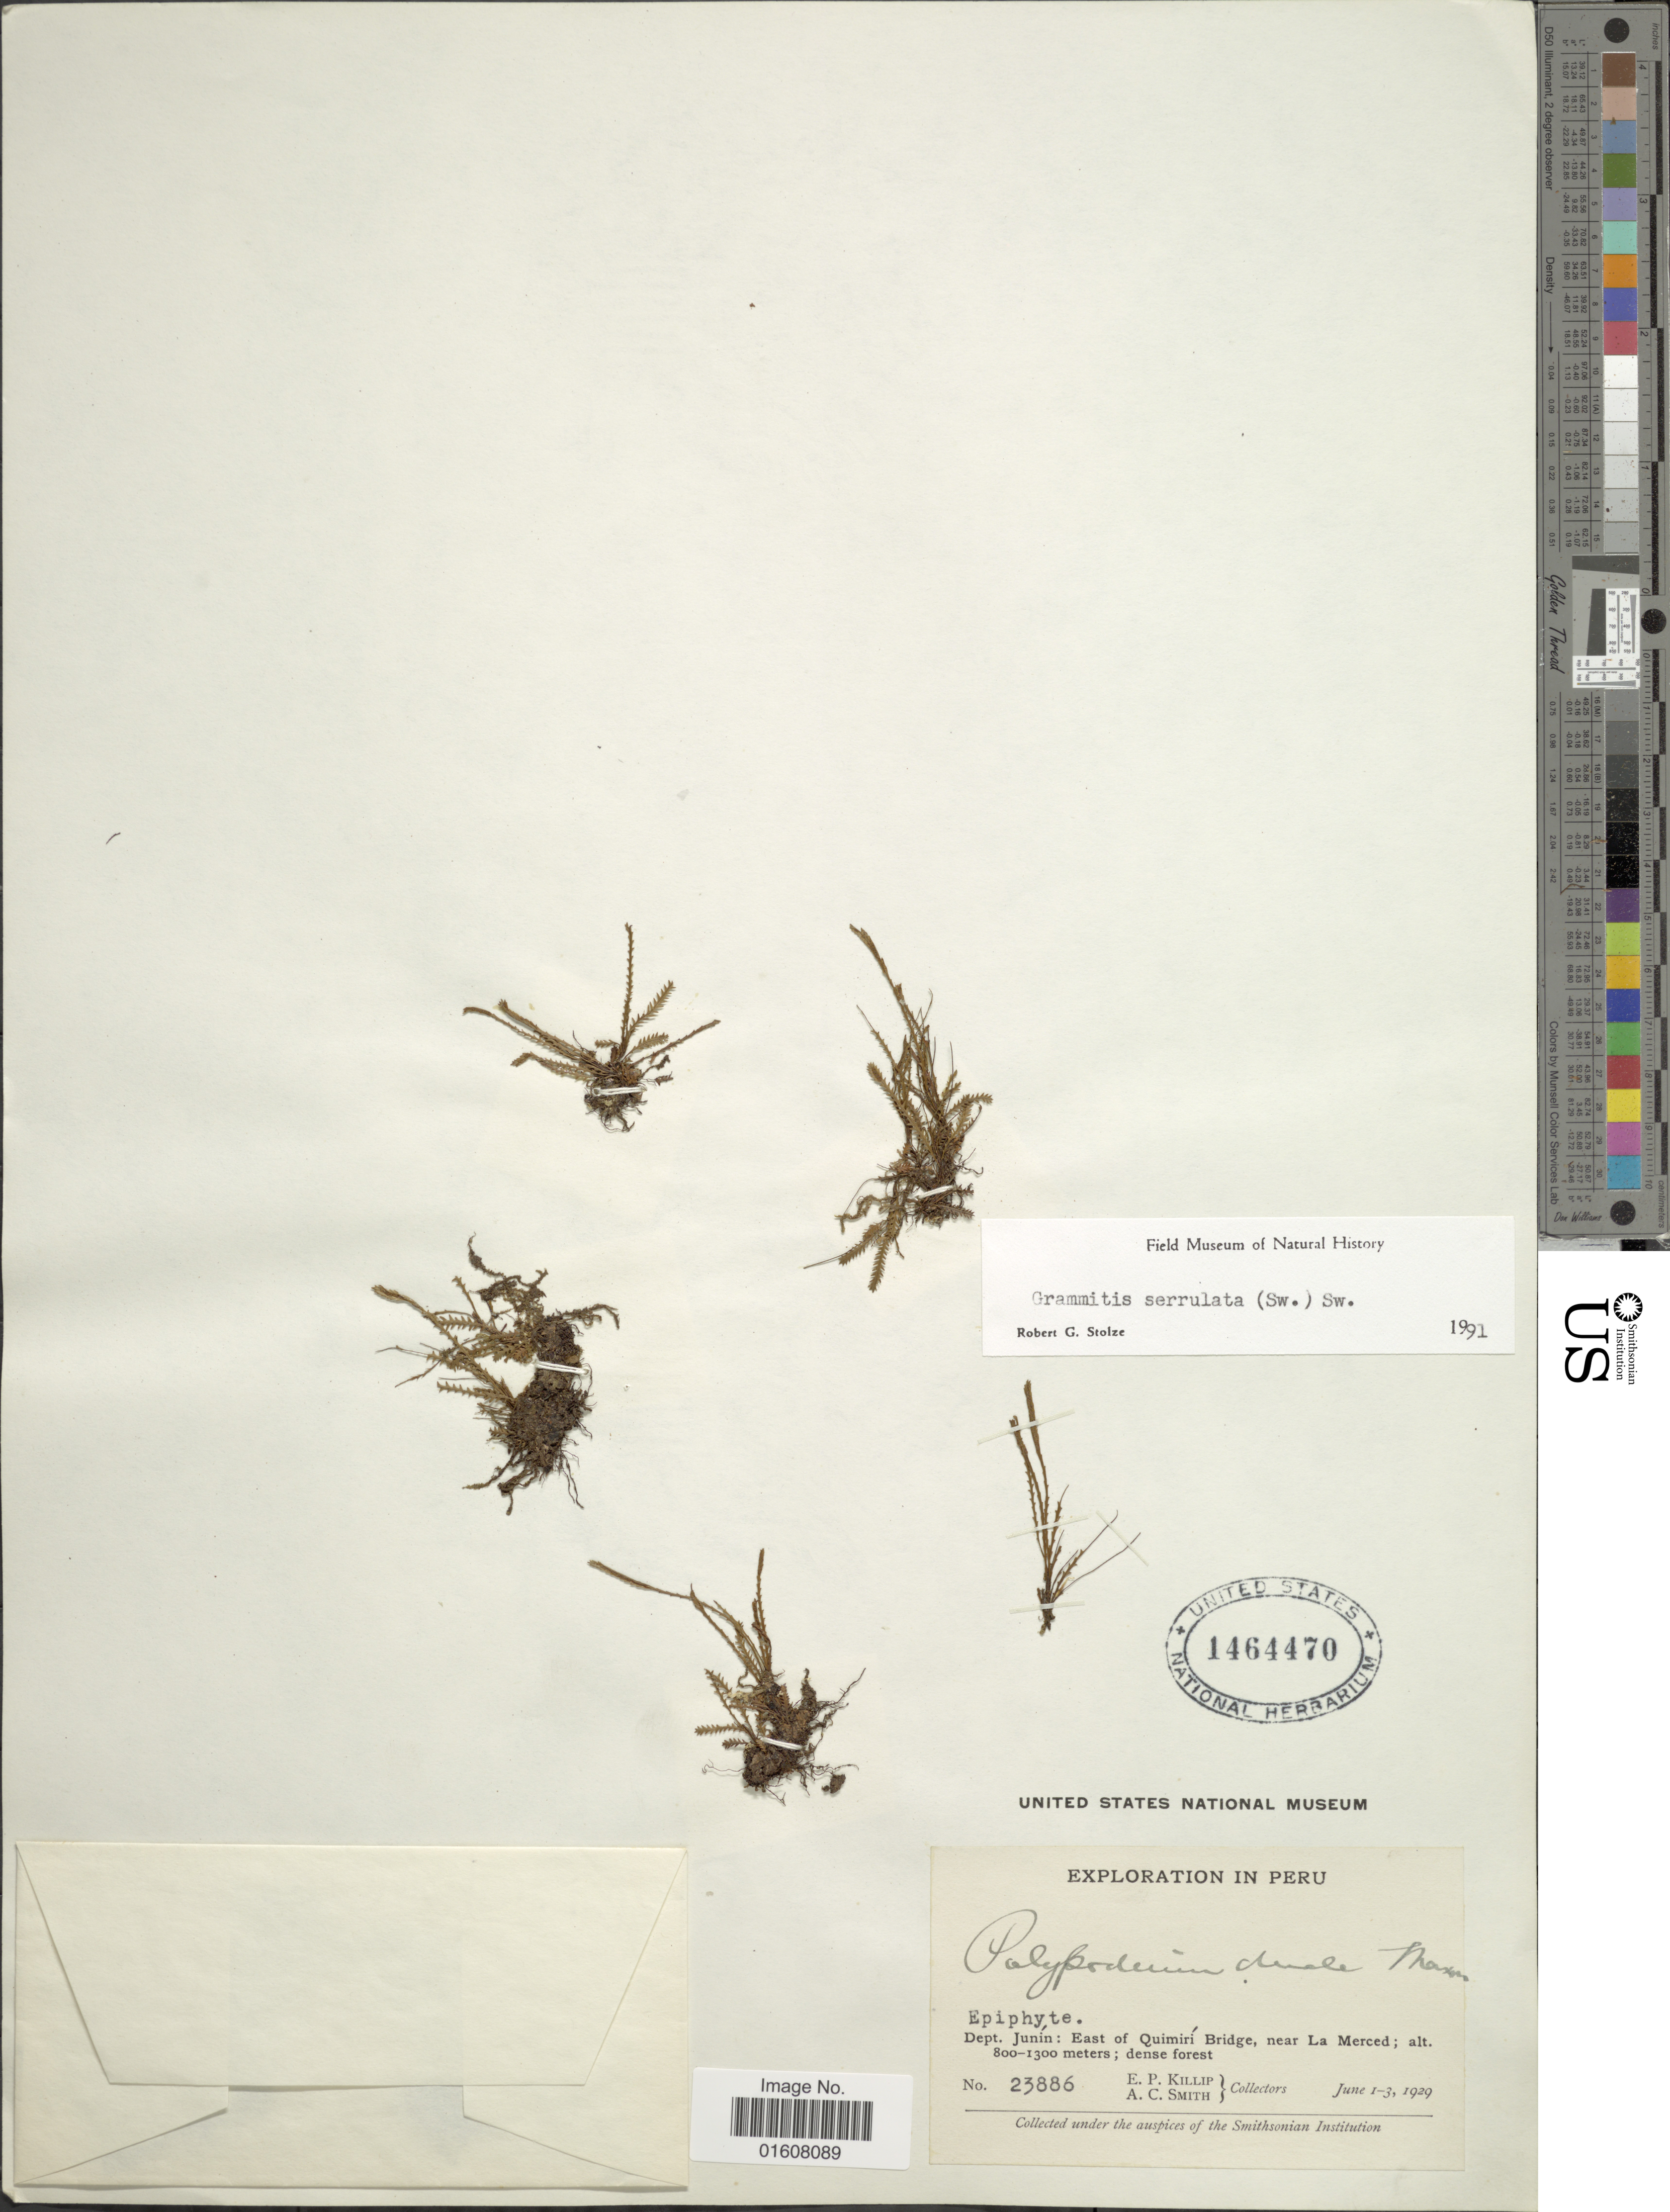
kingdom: Plantae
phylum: Tracheophyta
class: Polypodiopsida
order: Polypodiales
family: Polypodiaceae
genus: Cochlidium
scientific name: Cochlidium serrulatum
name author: (Sw.) L.E. Bishop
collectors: E. P. Killip & A. C. Smith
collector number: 23886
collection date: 1929-06-01/1929-06-03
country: Peru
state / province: Junín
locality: East of Quimirí Bridge, near La Merced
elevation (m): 800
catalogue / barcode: US 1464470